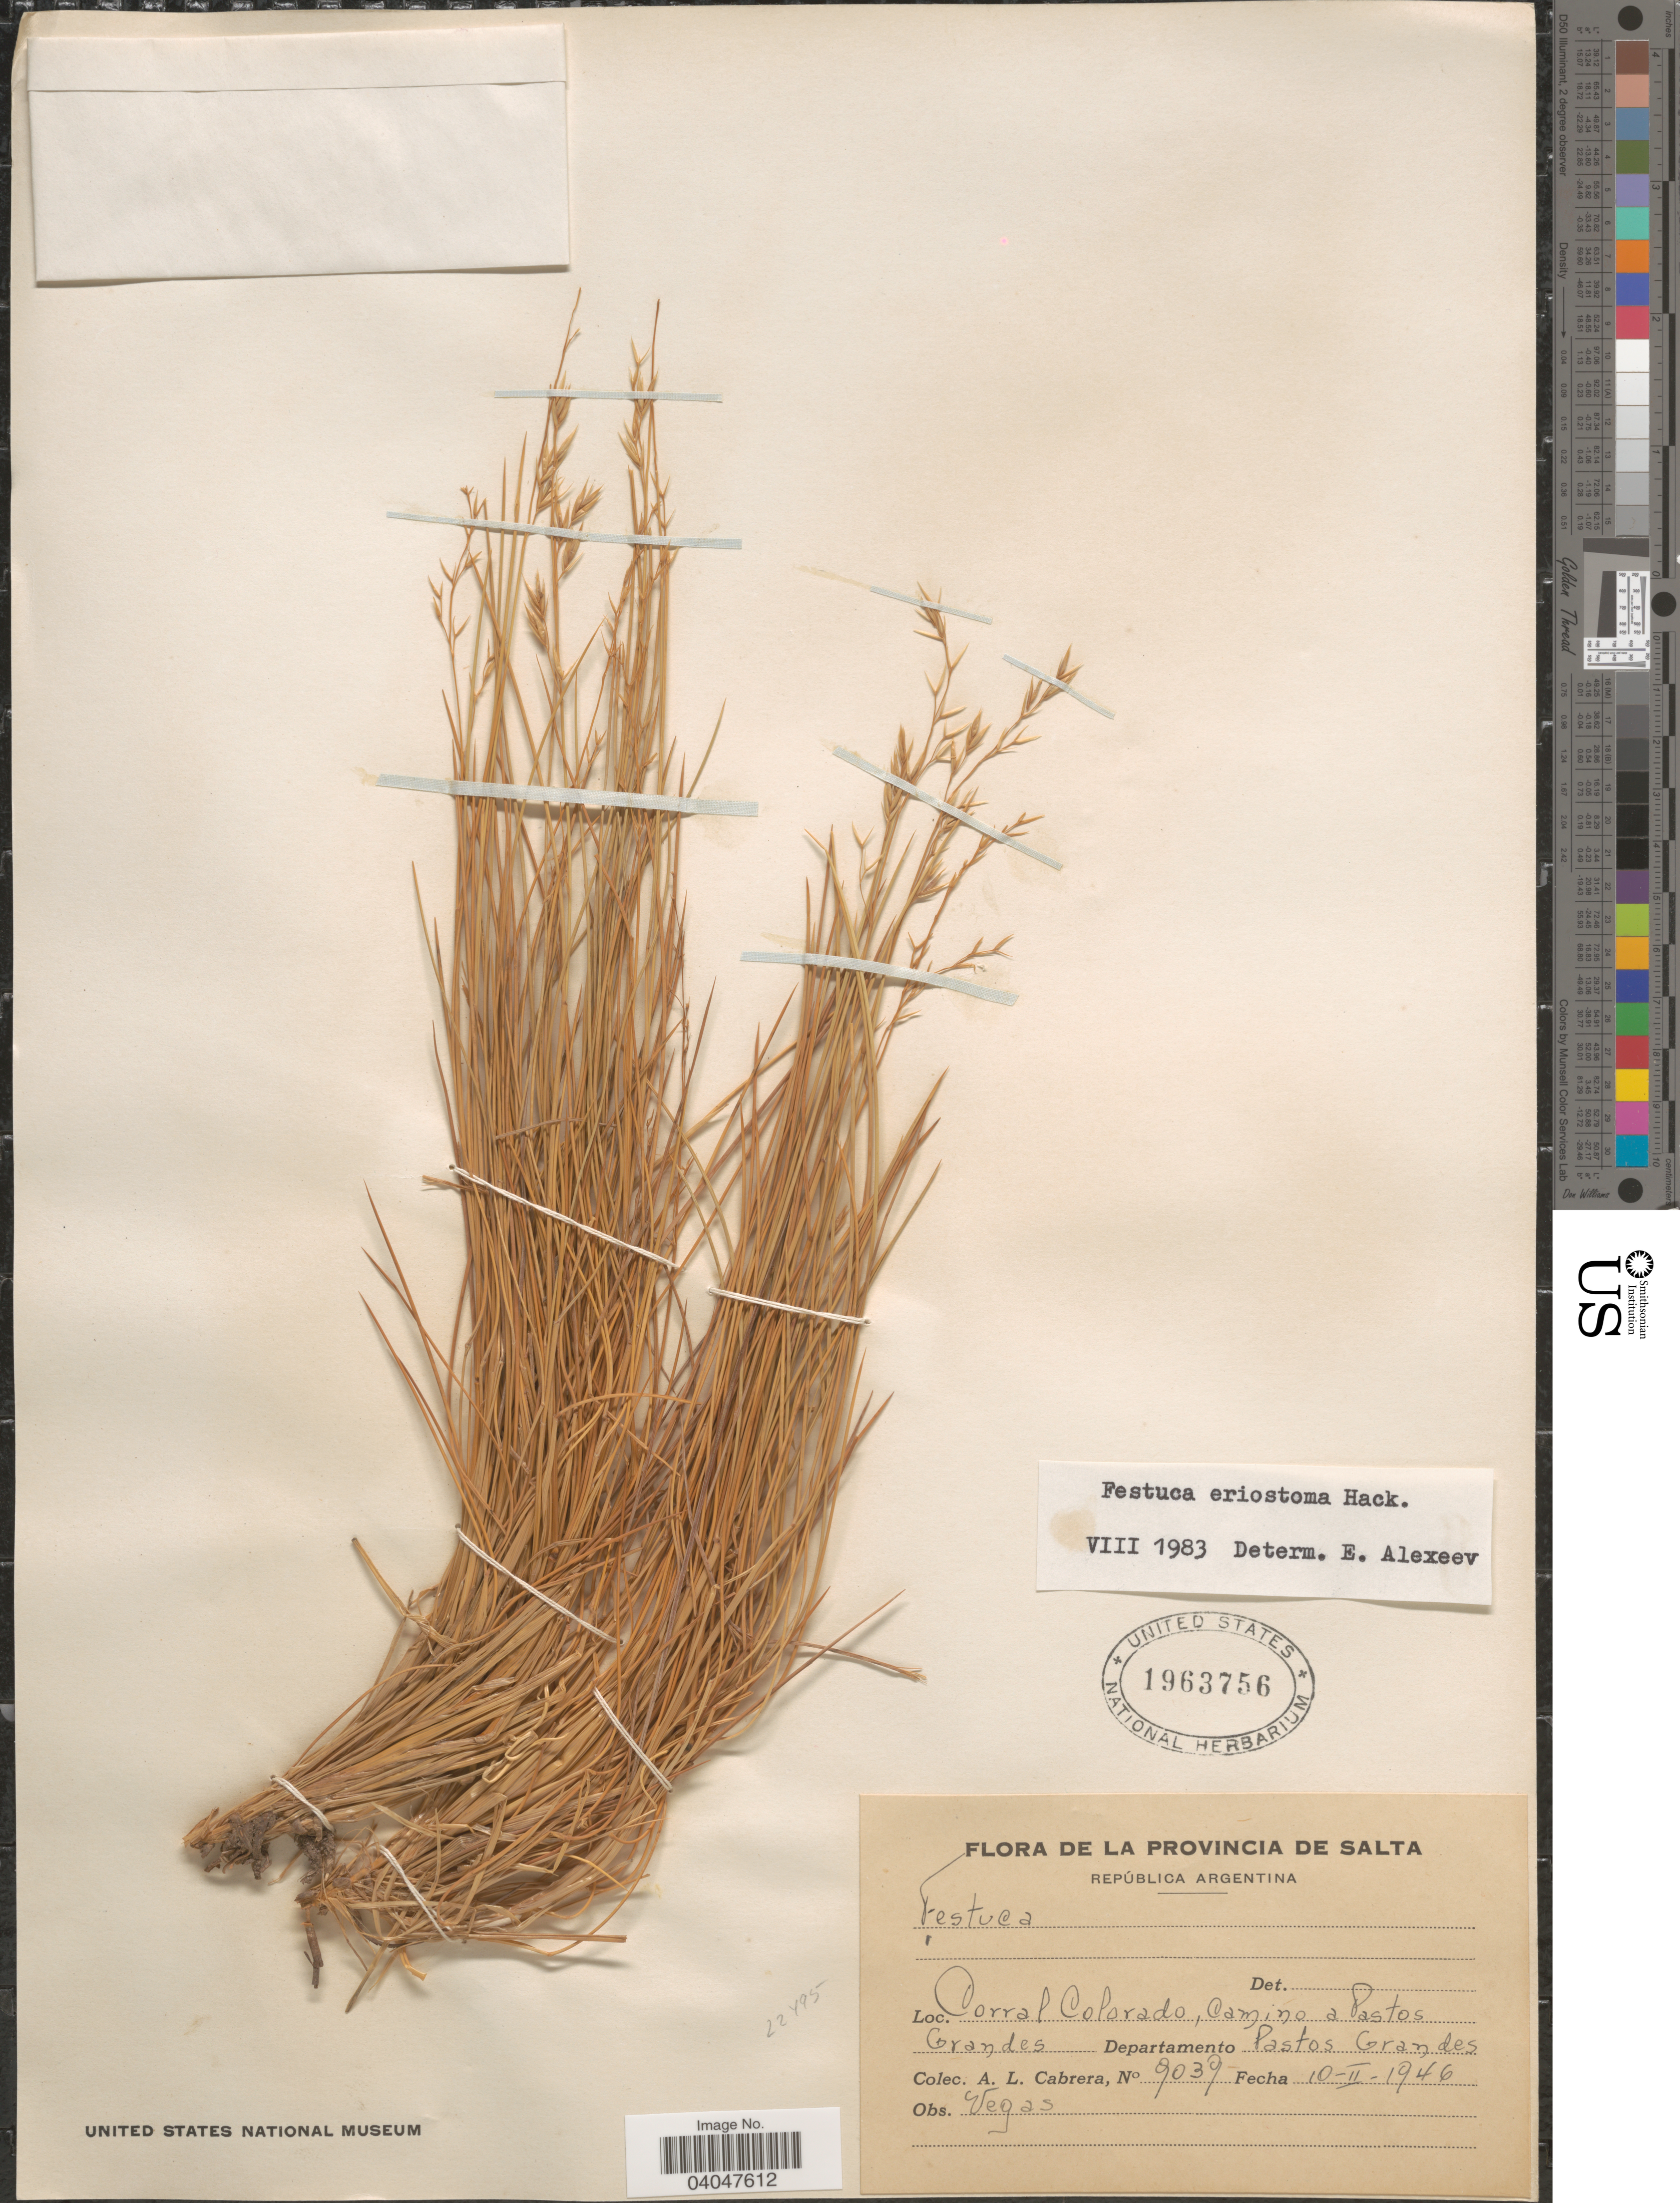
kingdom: Plantae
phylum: Tracheophyta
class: Liliopsida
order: Poales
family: Poaceae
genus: Festuca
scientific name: Festuca eriostoma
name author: Hack.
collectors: A. L. Cabrera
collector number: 9039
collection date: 1946-02-10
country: Argentina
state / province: Salta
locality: República Argentina. Corral Colorado, Camino a Pastos Grandes. Departamento Pastos Grandes.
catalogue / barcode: US 1963756